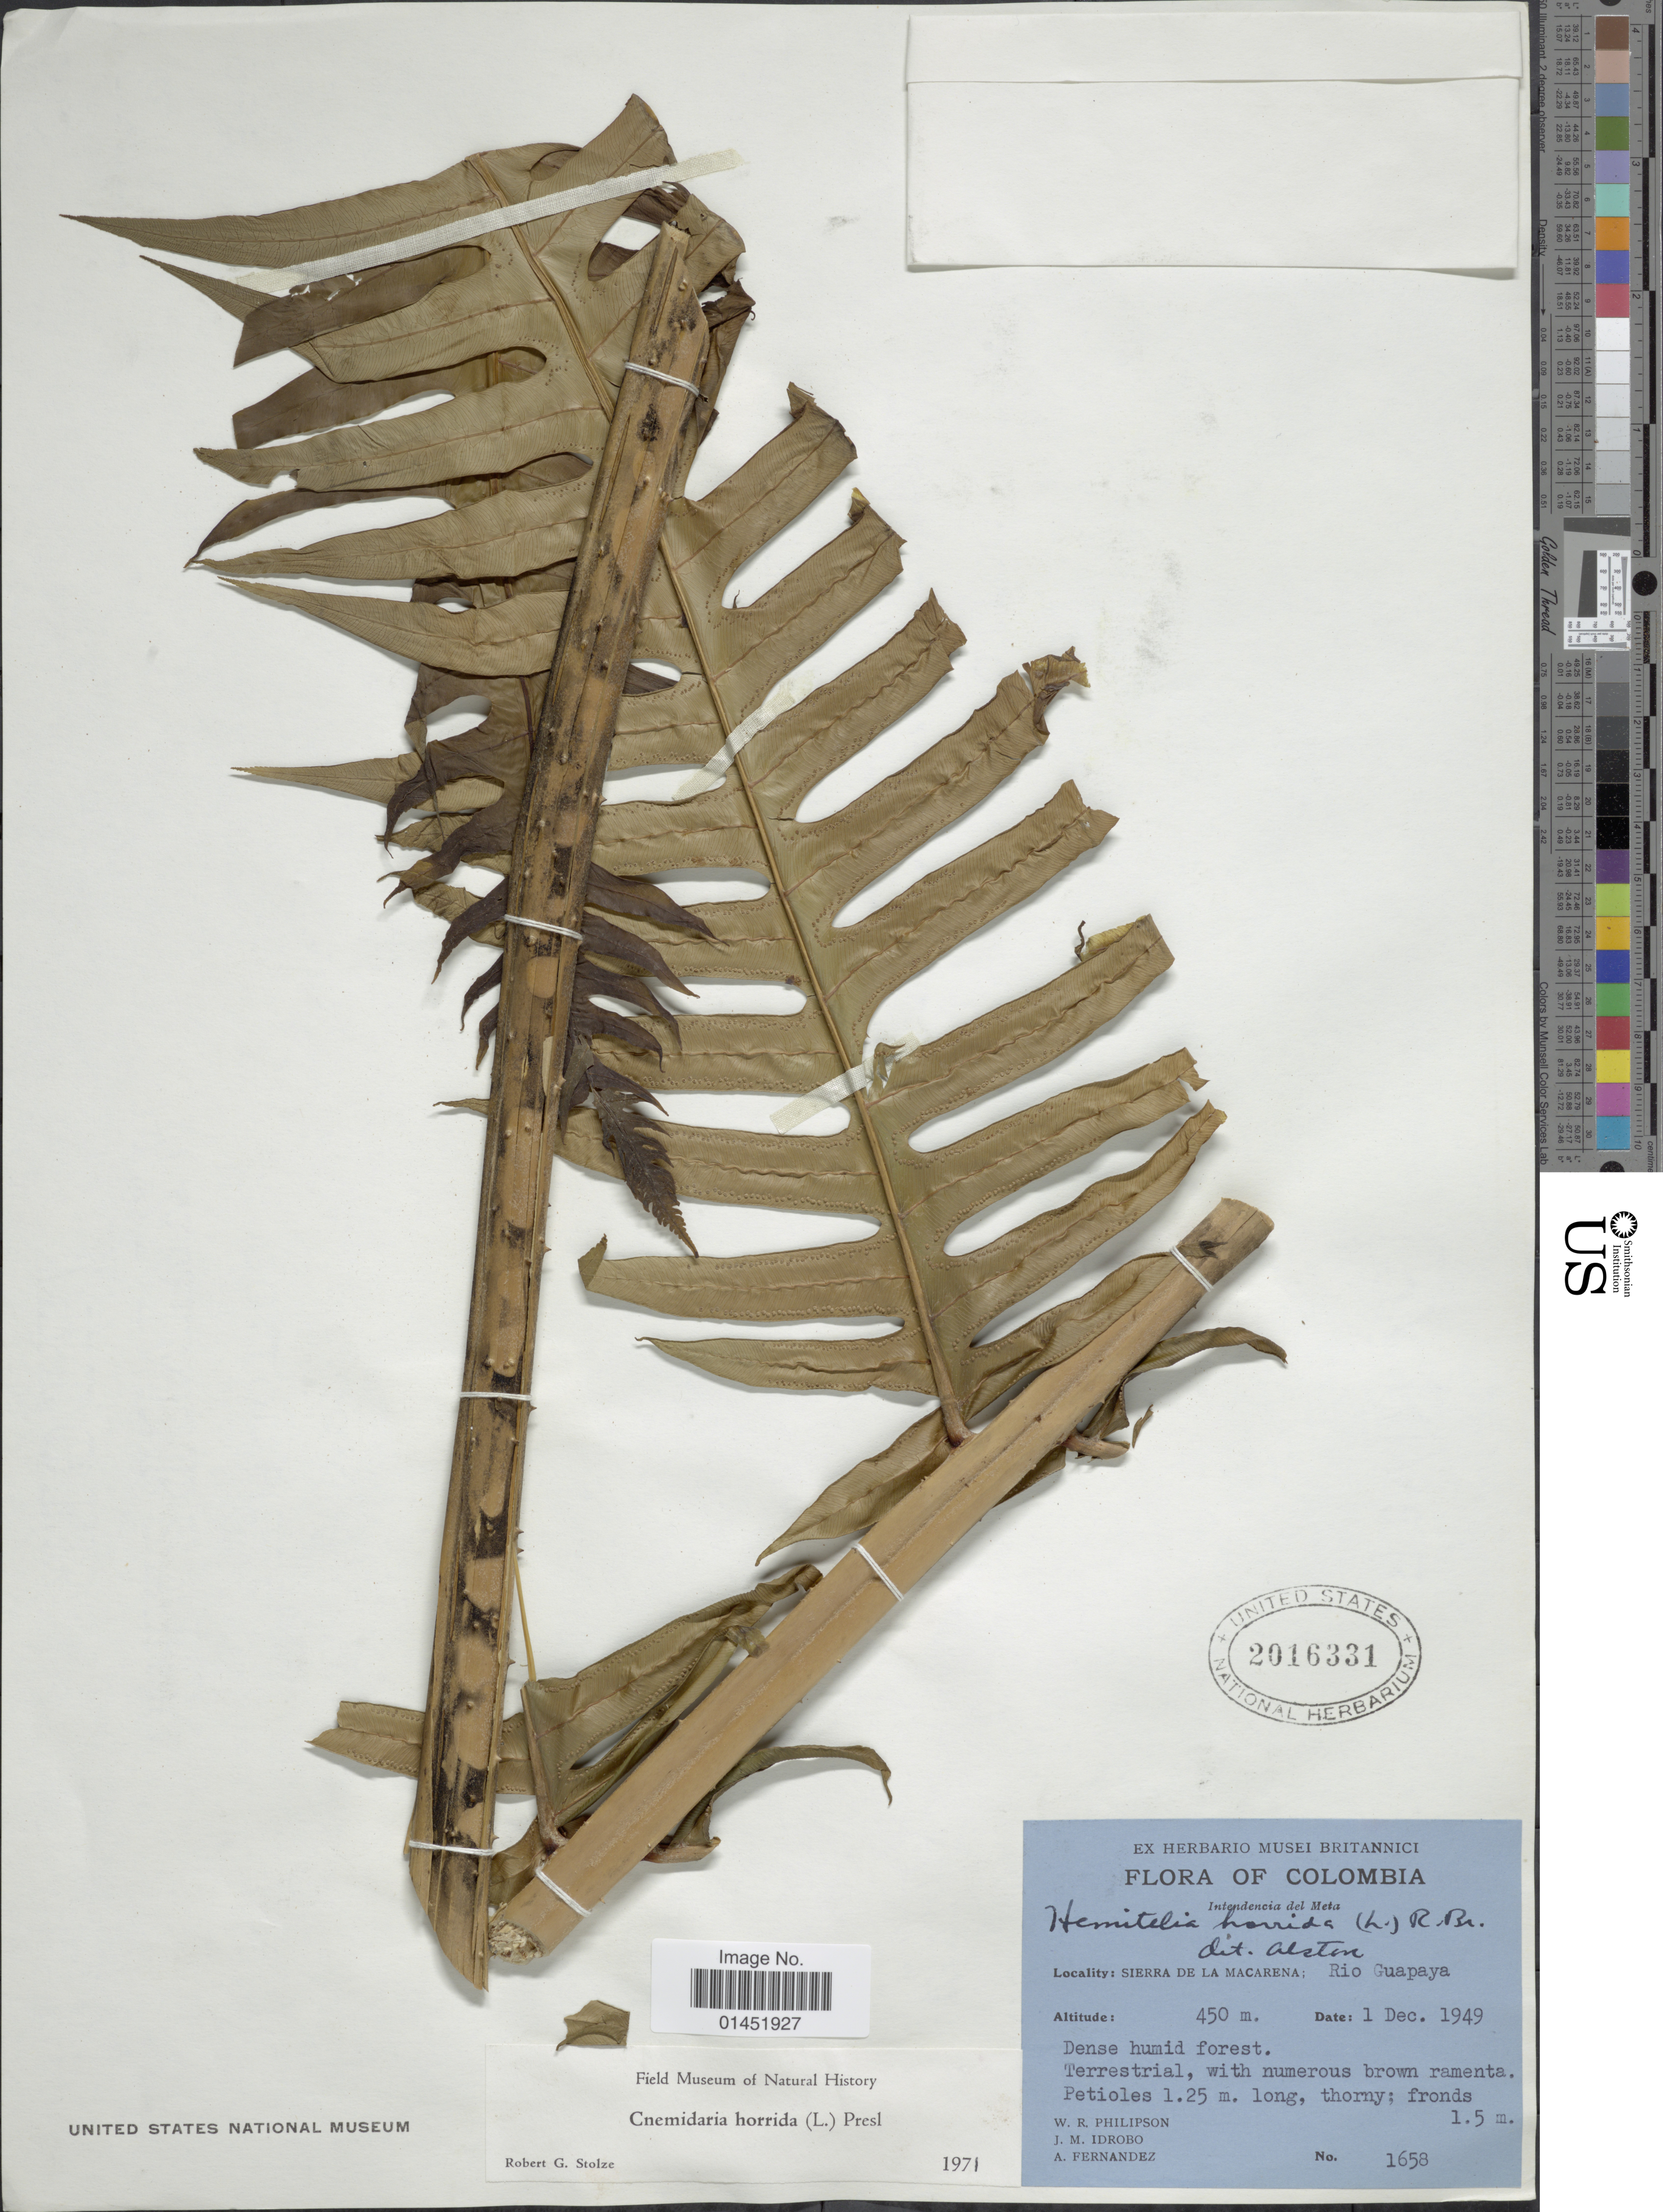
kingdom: Plantae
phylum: Tracheophyta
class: Polypodiopsida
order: Cyatheales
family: Cyatheaceae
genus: Cyathea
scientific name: Cyathea horrida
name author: (L.) Sm.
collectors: W. R. Philipson, J. M. Idrobo & A. Fernandez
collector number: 1658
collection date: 1949-12-01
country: Colombia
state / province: Meta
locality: Intendencia del Meta, Sierra de la Macarena: Rio Guapaya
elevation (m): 450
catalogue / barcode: US 2016331